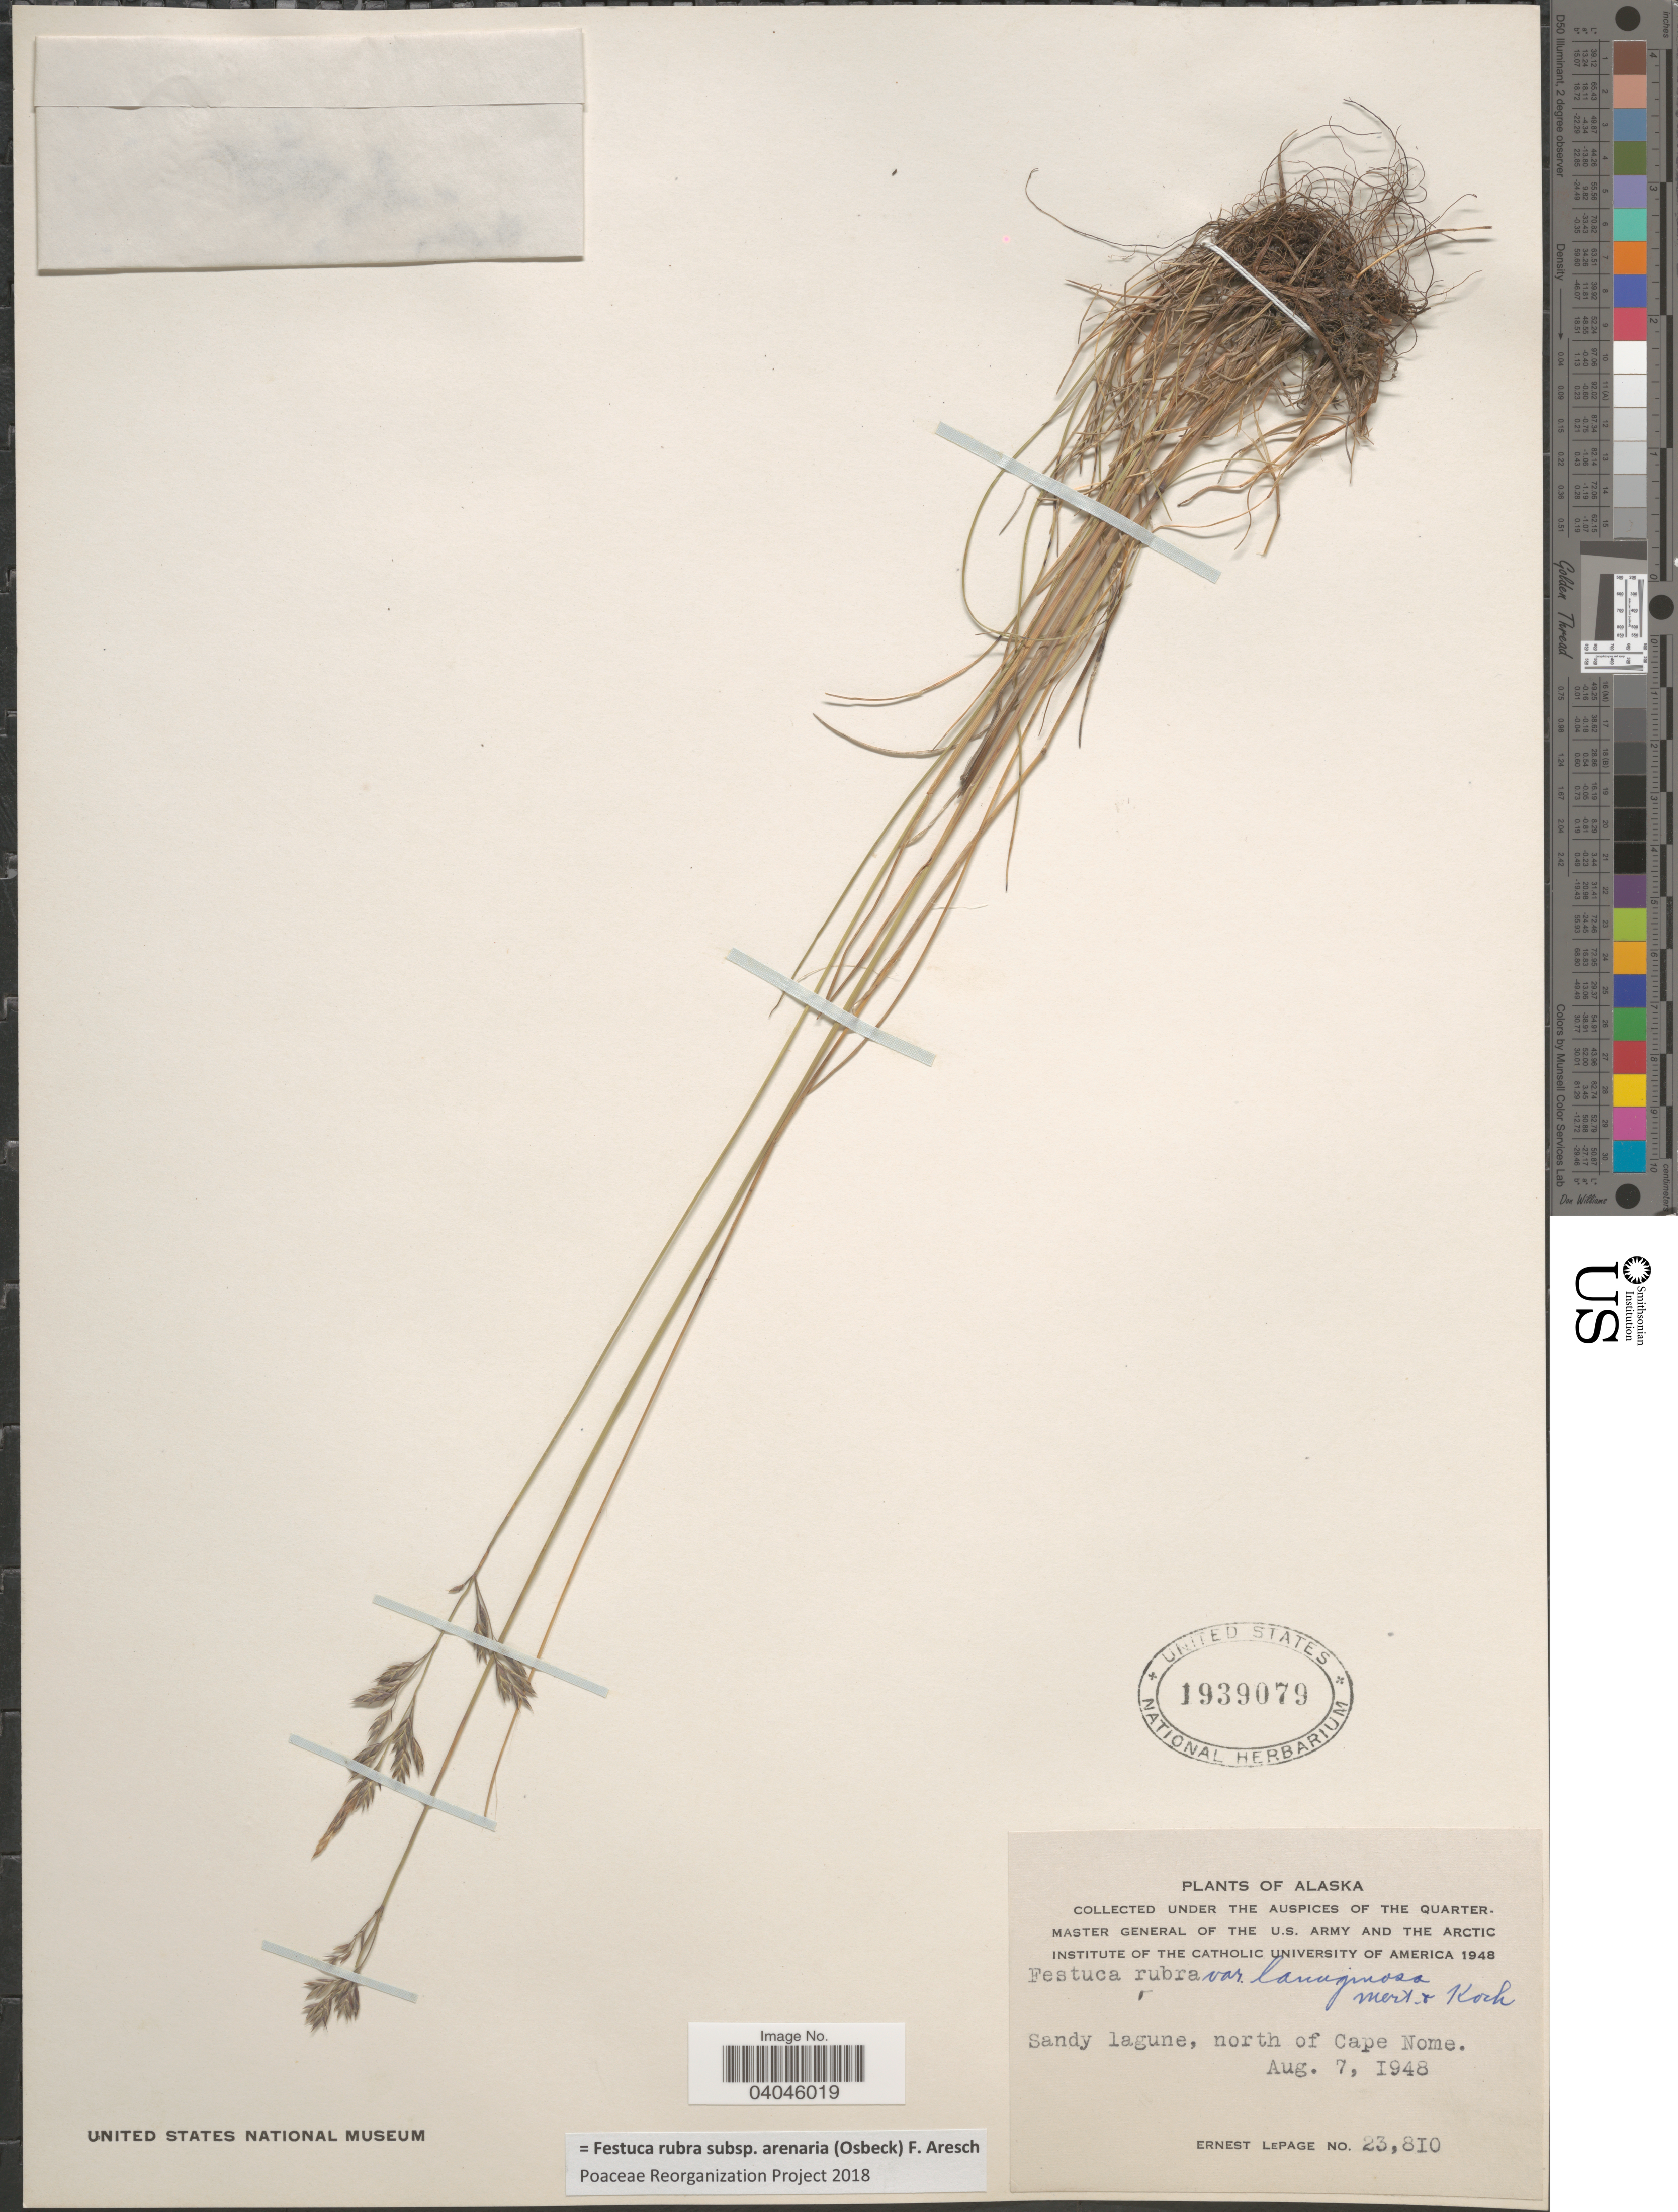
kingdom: Plantae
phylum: Tracheophyta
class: Liliopsida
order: Poales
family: Poaceae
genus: Festuca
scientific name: Festuca rubra subsp. arenaria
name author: (Osbeck) F. Aresch.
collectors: E. Lepage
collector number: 23810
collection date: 1948-08-07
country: United States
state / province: Alaska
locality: Sandy lagune, north of Cape Nome.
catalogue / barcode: US 1939079